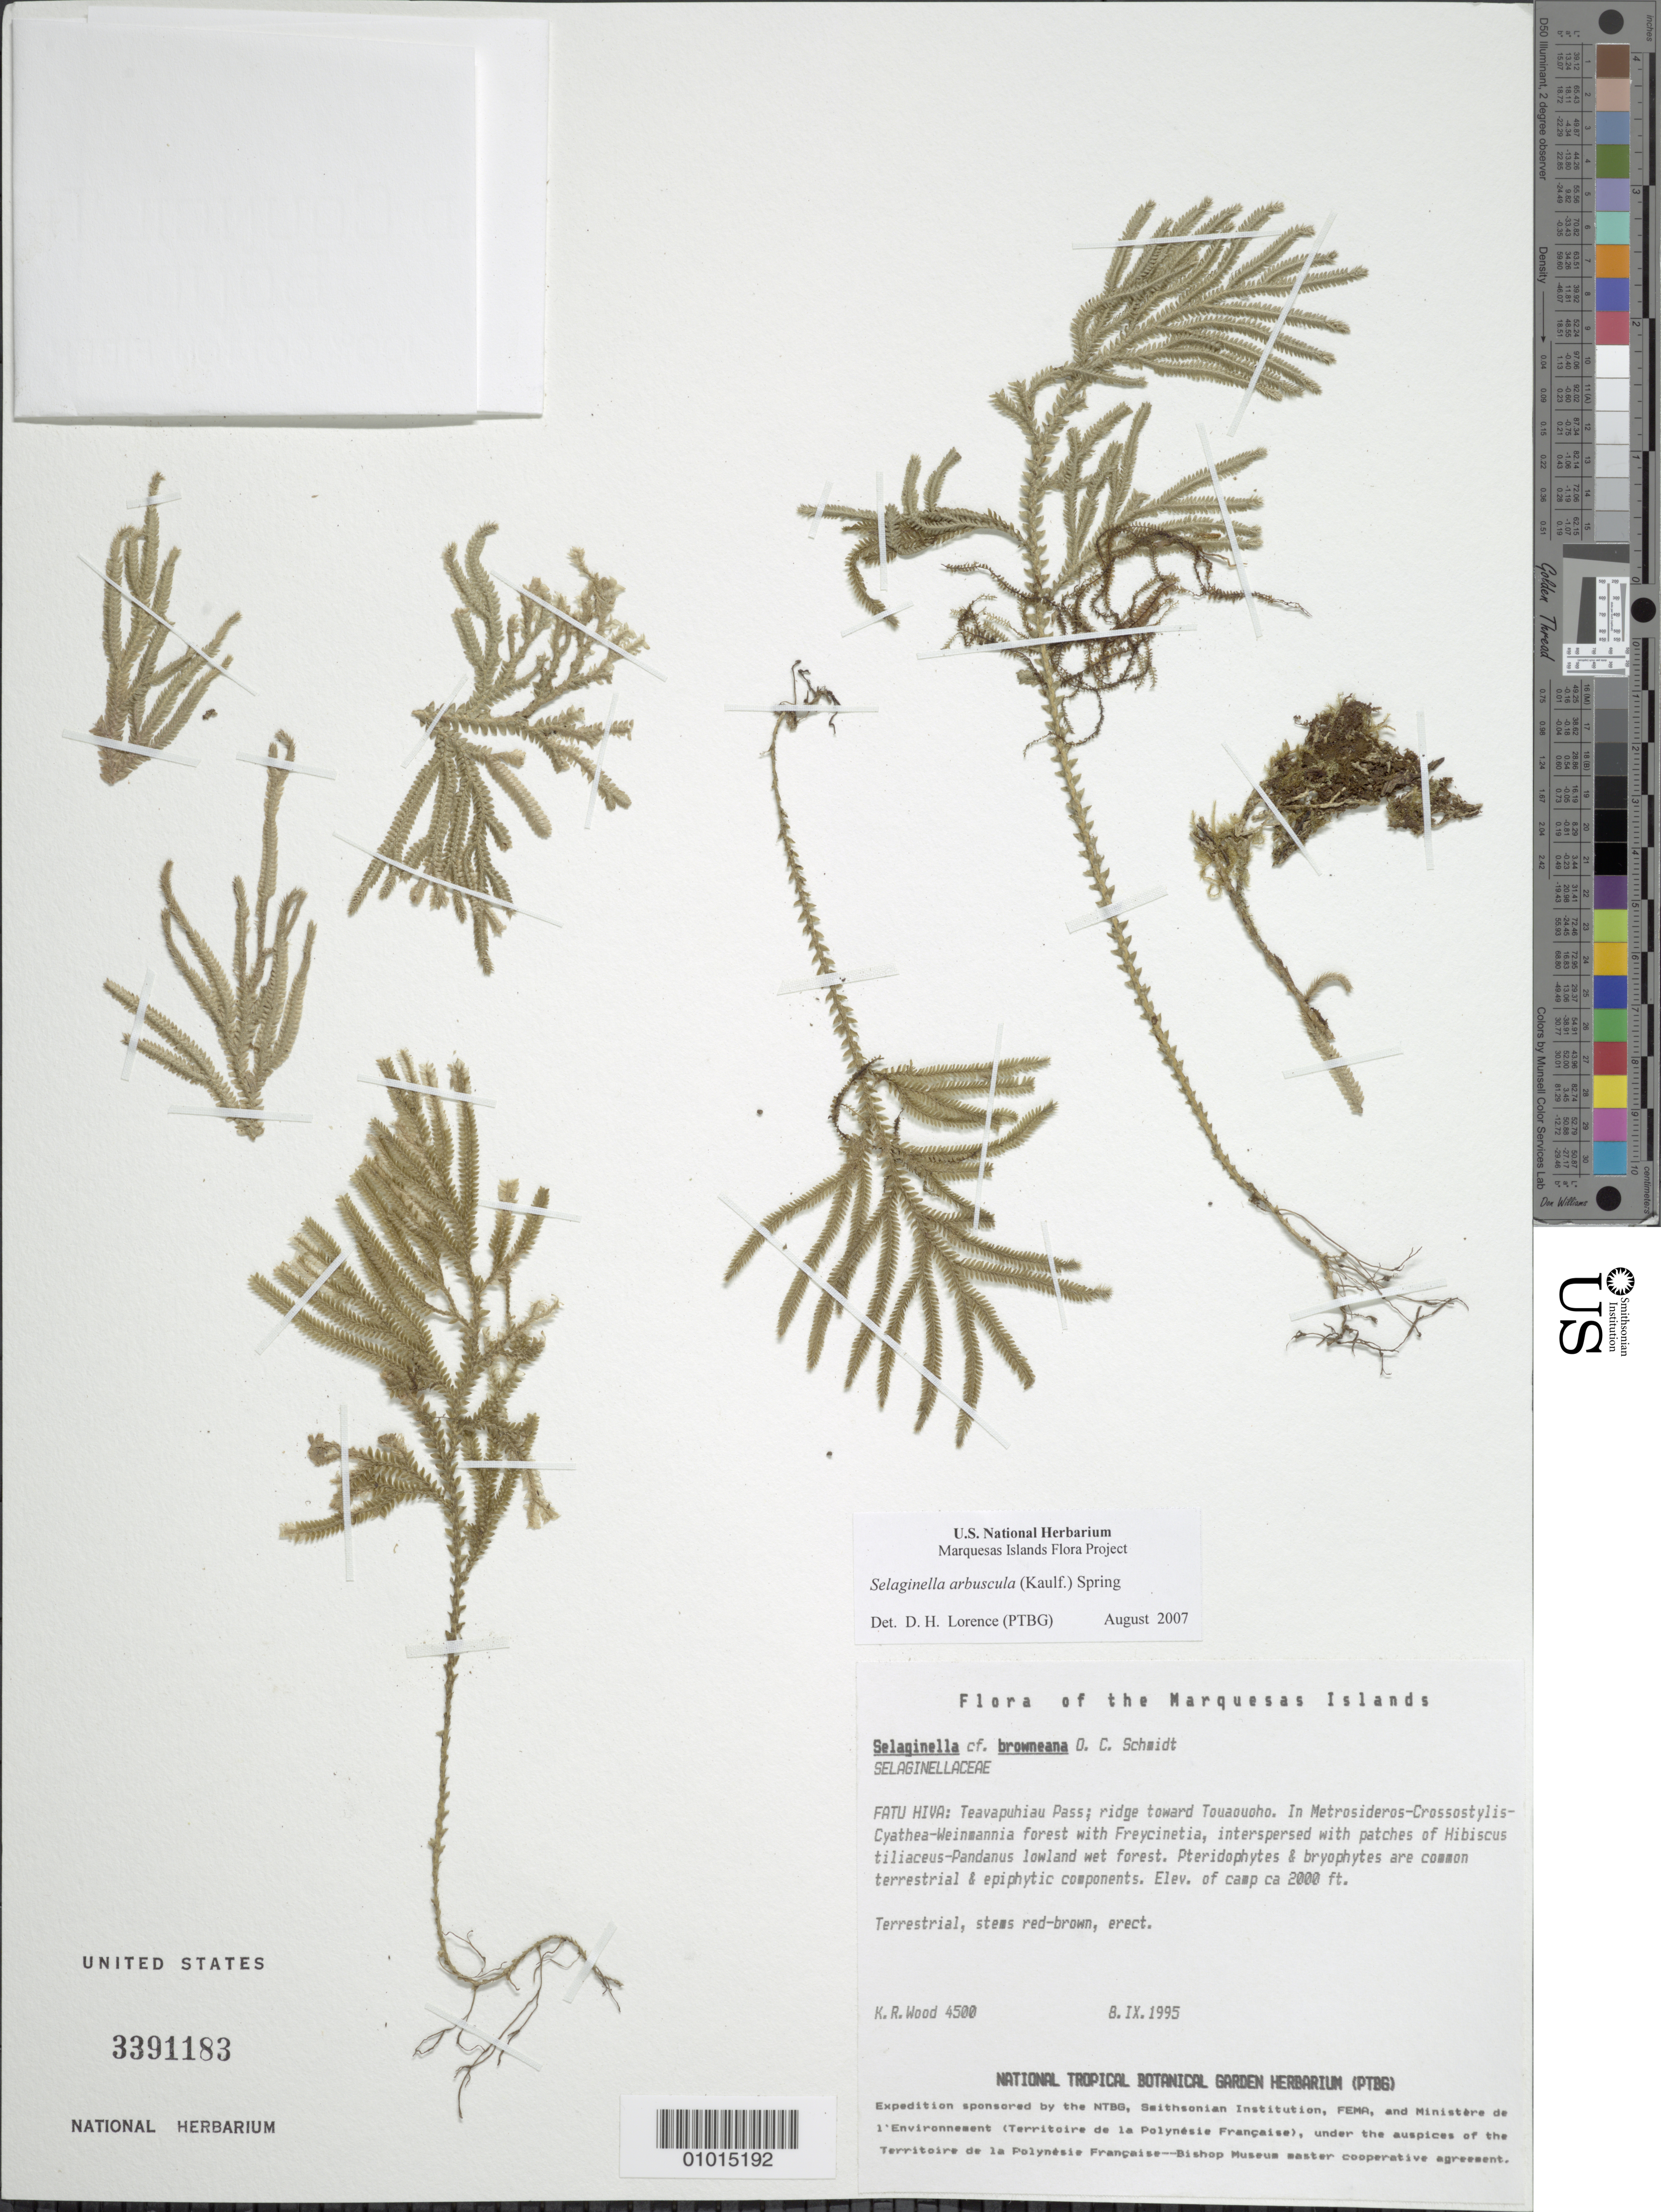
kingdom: Plantae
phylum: Tracheophyta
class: Lycopodiopsida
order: Selaginellales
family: Selaginellaceae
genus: Selaginella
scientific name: Selaginella arbuscula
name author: (Kualf.) Spring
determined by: Smith, Alan R., (UC)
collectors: K. R. Wood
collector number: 4500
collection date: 1995-09-08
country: French Polynesia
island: Fatu Hiva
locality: Teavapuhiau Pass, ridge toward Touaouoho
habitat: Metrosideros - Crossostylis - Cyathea - Weinmannia w/ Freycinetia; interspersed w/ Hibiscus tiliaceus - Pandanus lowland wet forest; pteridophytes & bryophytes are common terrestrial & epiphytic components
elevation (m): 610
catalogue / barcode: US 3391183